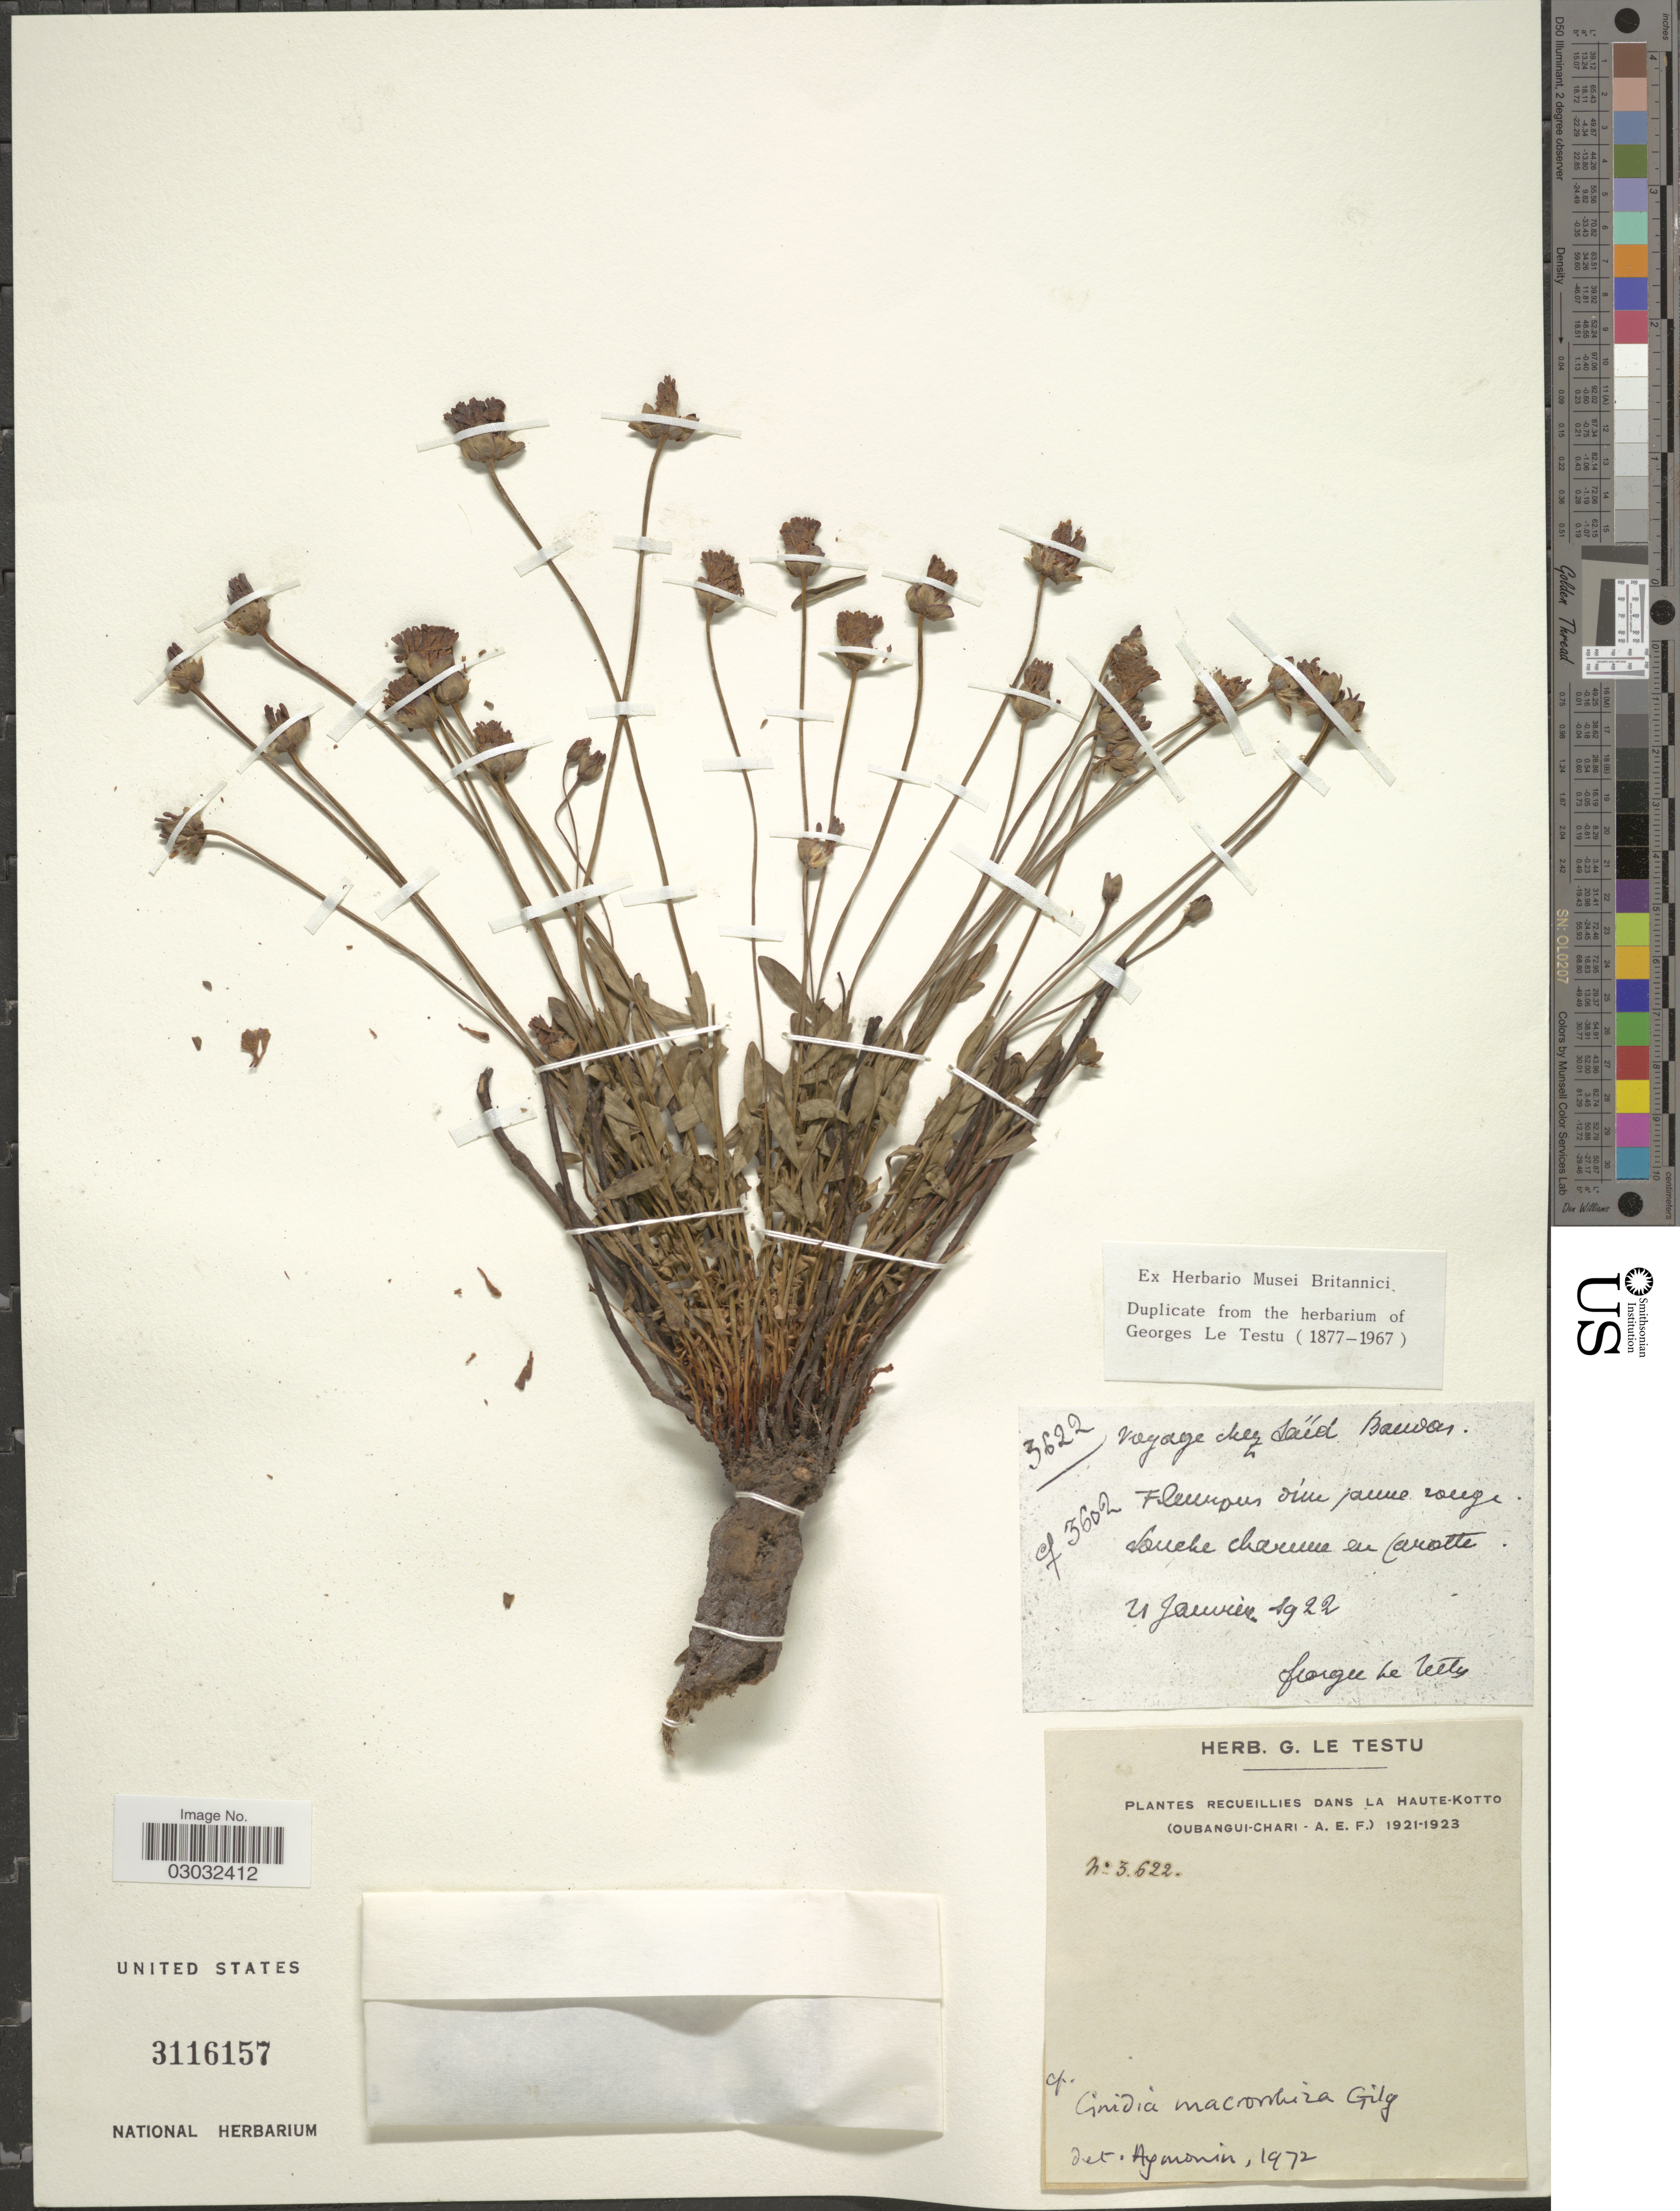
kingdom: Plantae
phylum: Tracheophyta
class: Magnoliopsida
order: Malvales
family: Thymelaeaceae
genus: Gnidia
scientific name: Gnidia macrorrhiza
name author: Gilg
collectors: G. Le Testu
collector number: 3622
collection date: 1922-01-21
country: Central African Republic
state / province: Haute-Kotto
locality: Saïd Bauvar [interpreted]. Doueke charum en Carotte. [interpreted](Oubangui-Chari - A. E. F.).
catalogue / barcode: US 3116157